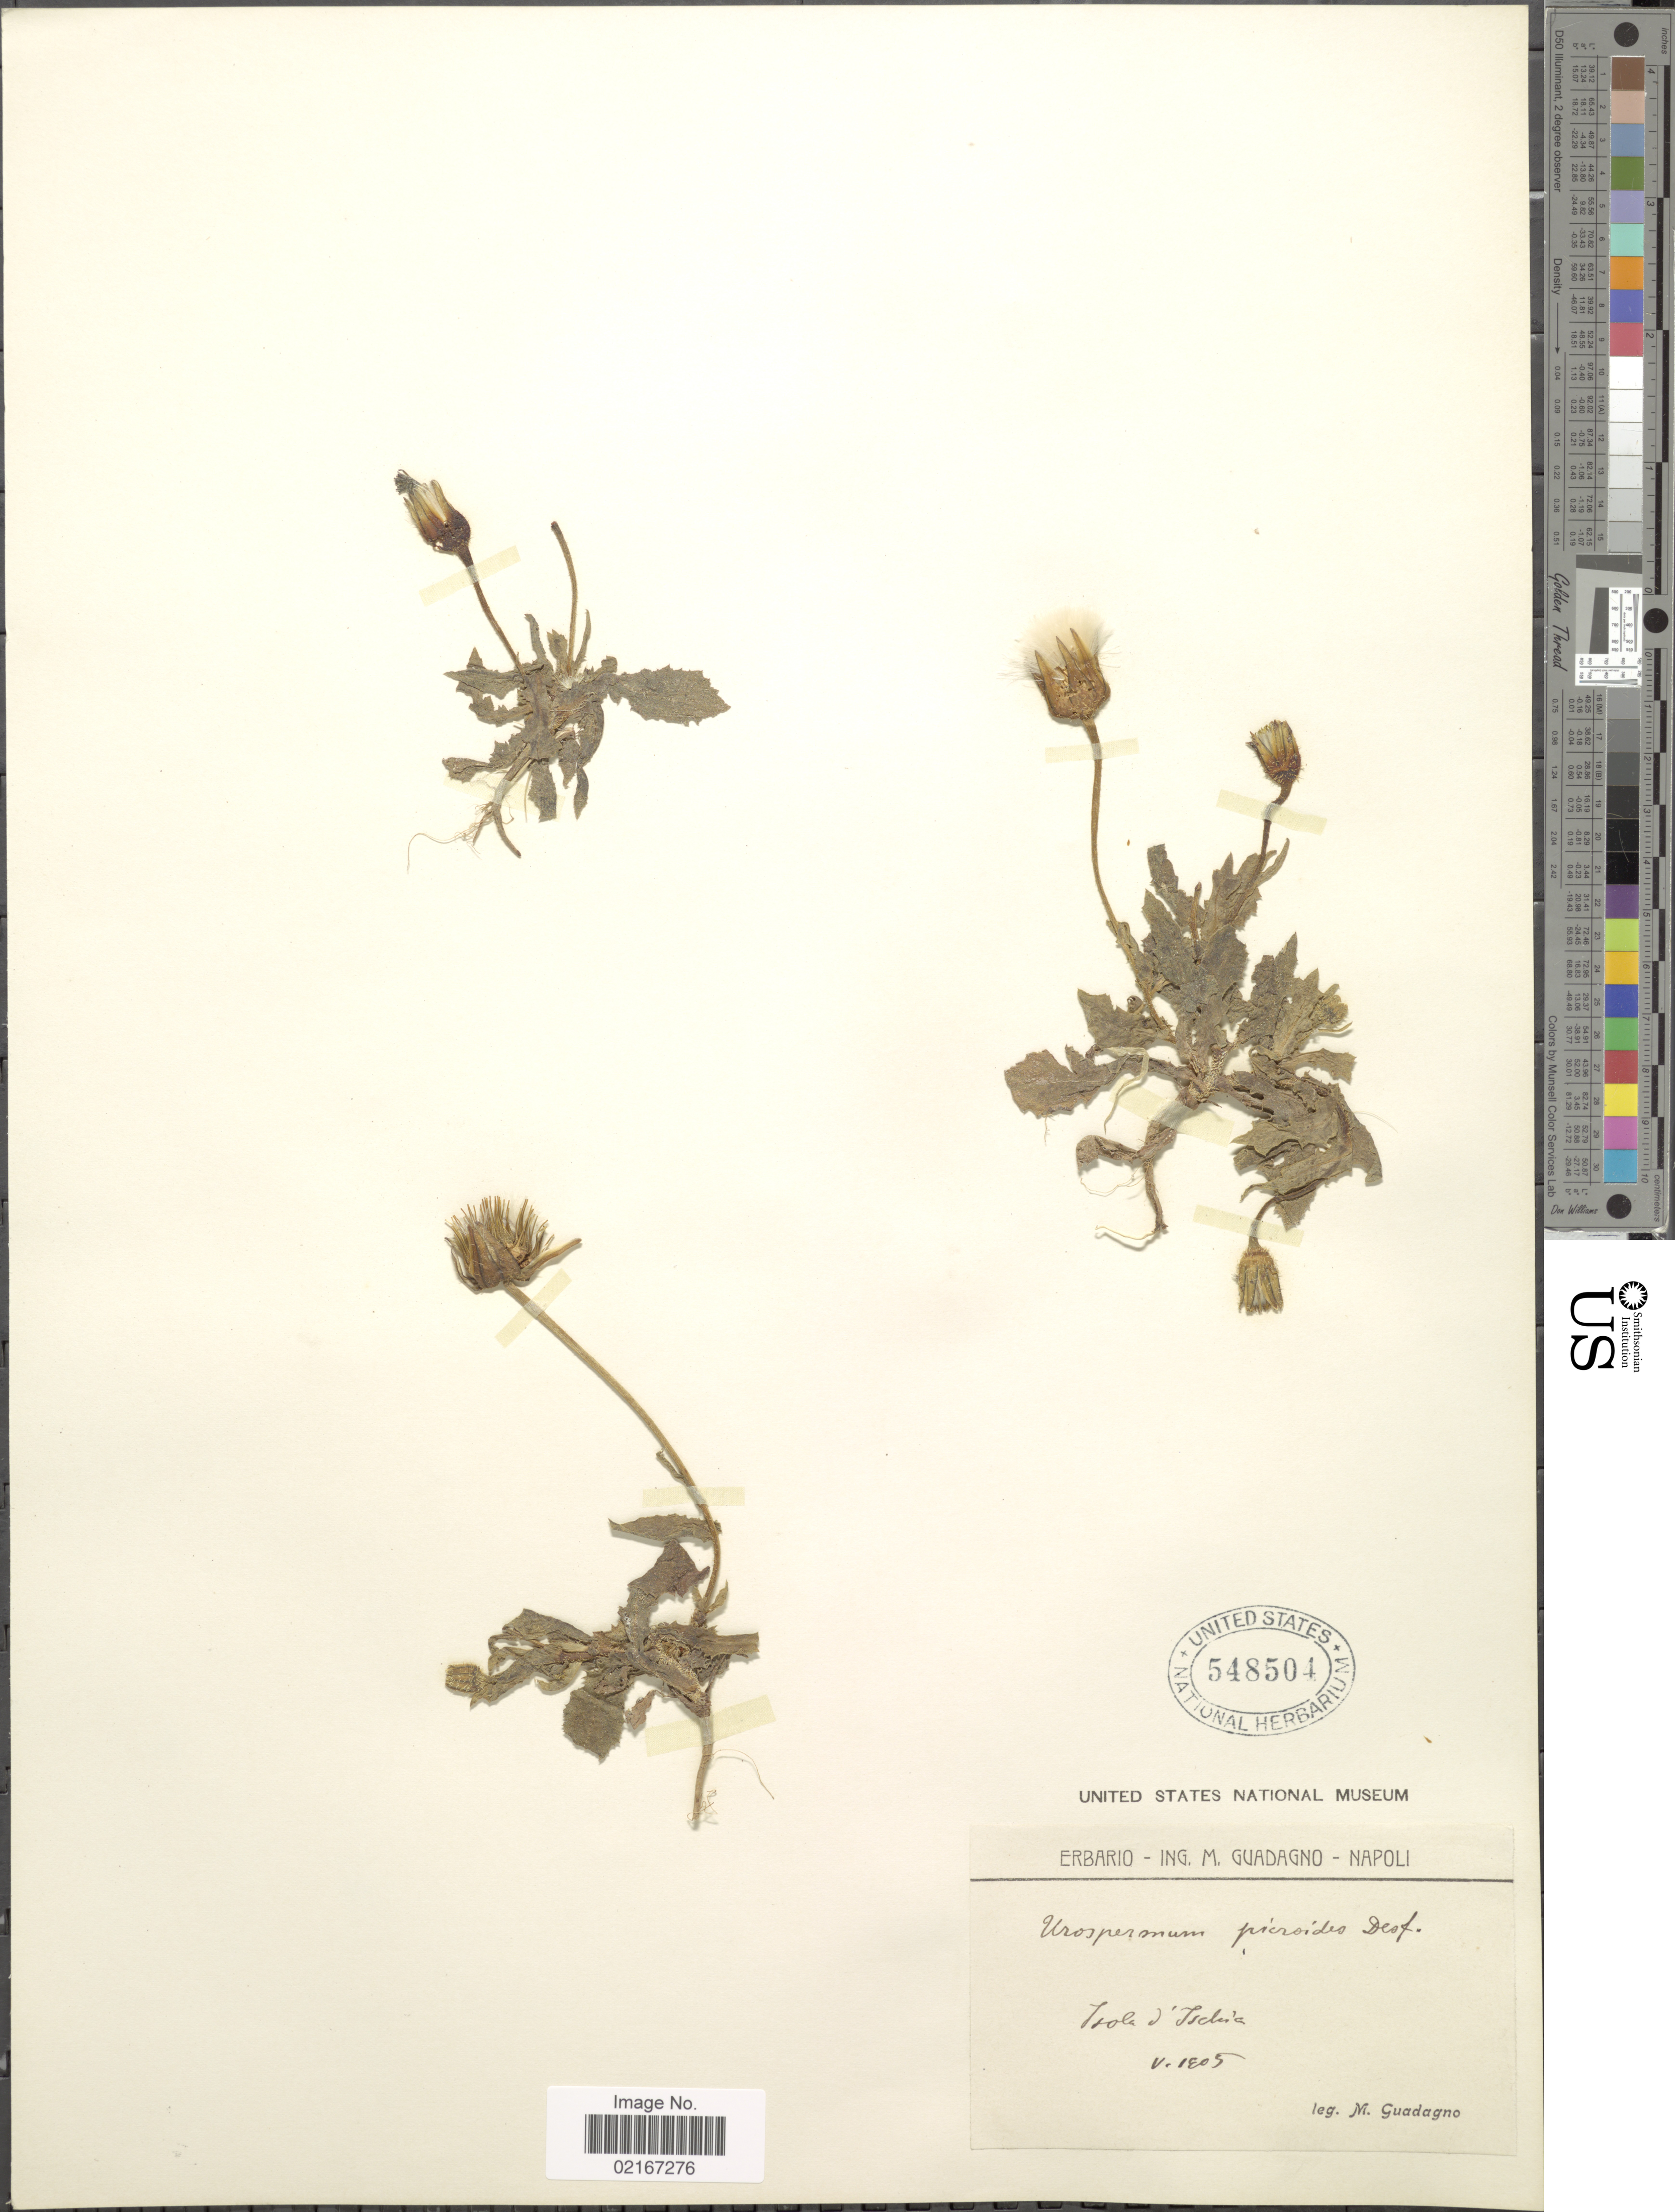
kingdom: Plantae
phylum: Tracheophyta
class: Magnoliopsida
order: Asterales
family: Asteraceae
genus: Urospermum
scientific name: Urospermum picroides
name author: (L.) F.W. Schmidt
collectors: M. Guadagno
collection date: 1905-05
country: Italy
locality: Isola d'Ischia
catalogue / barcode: US 548504